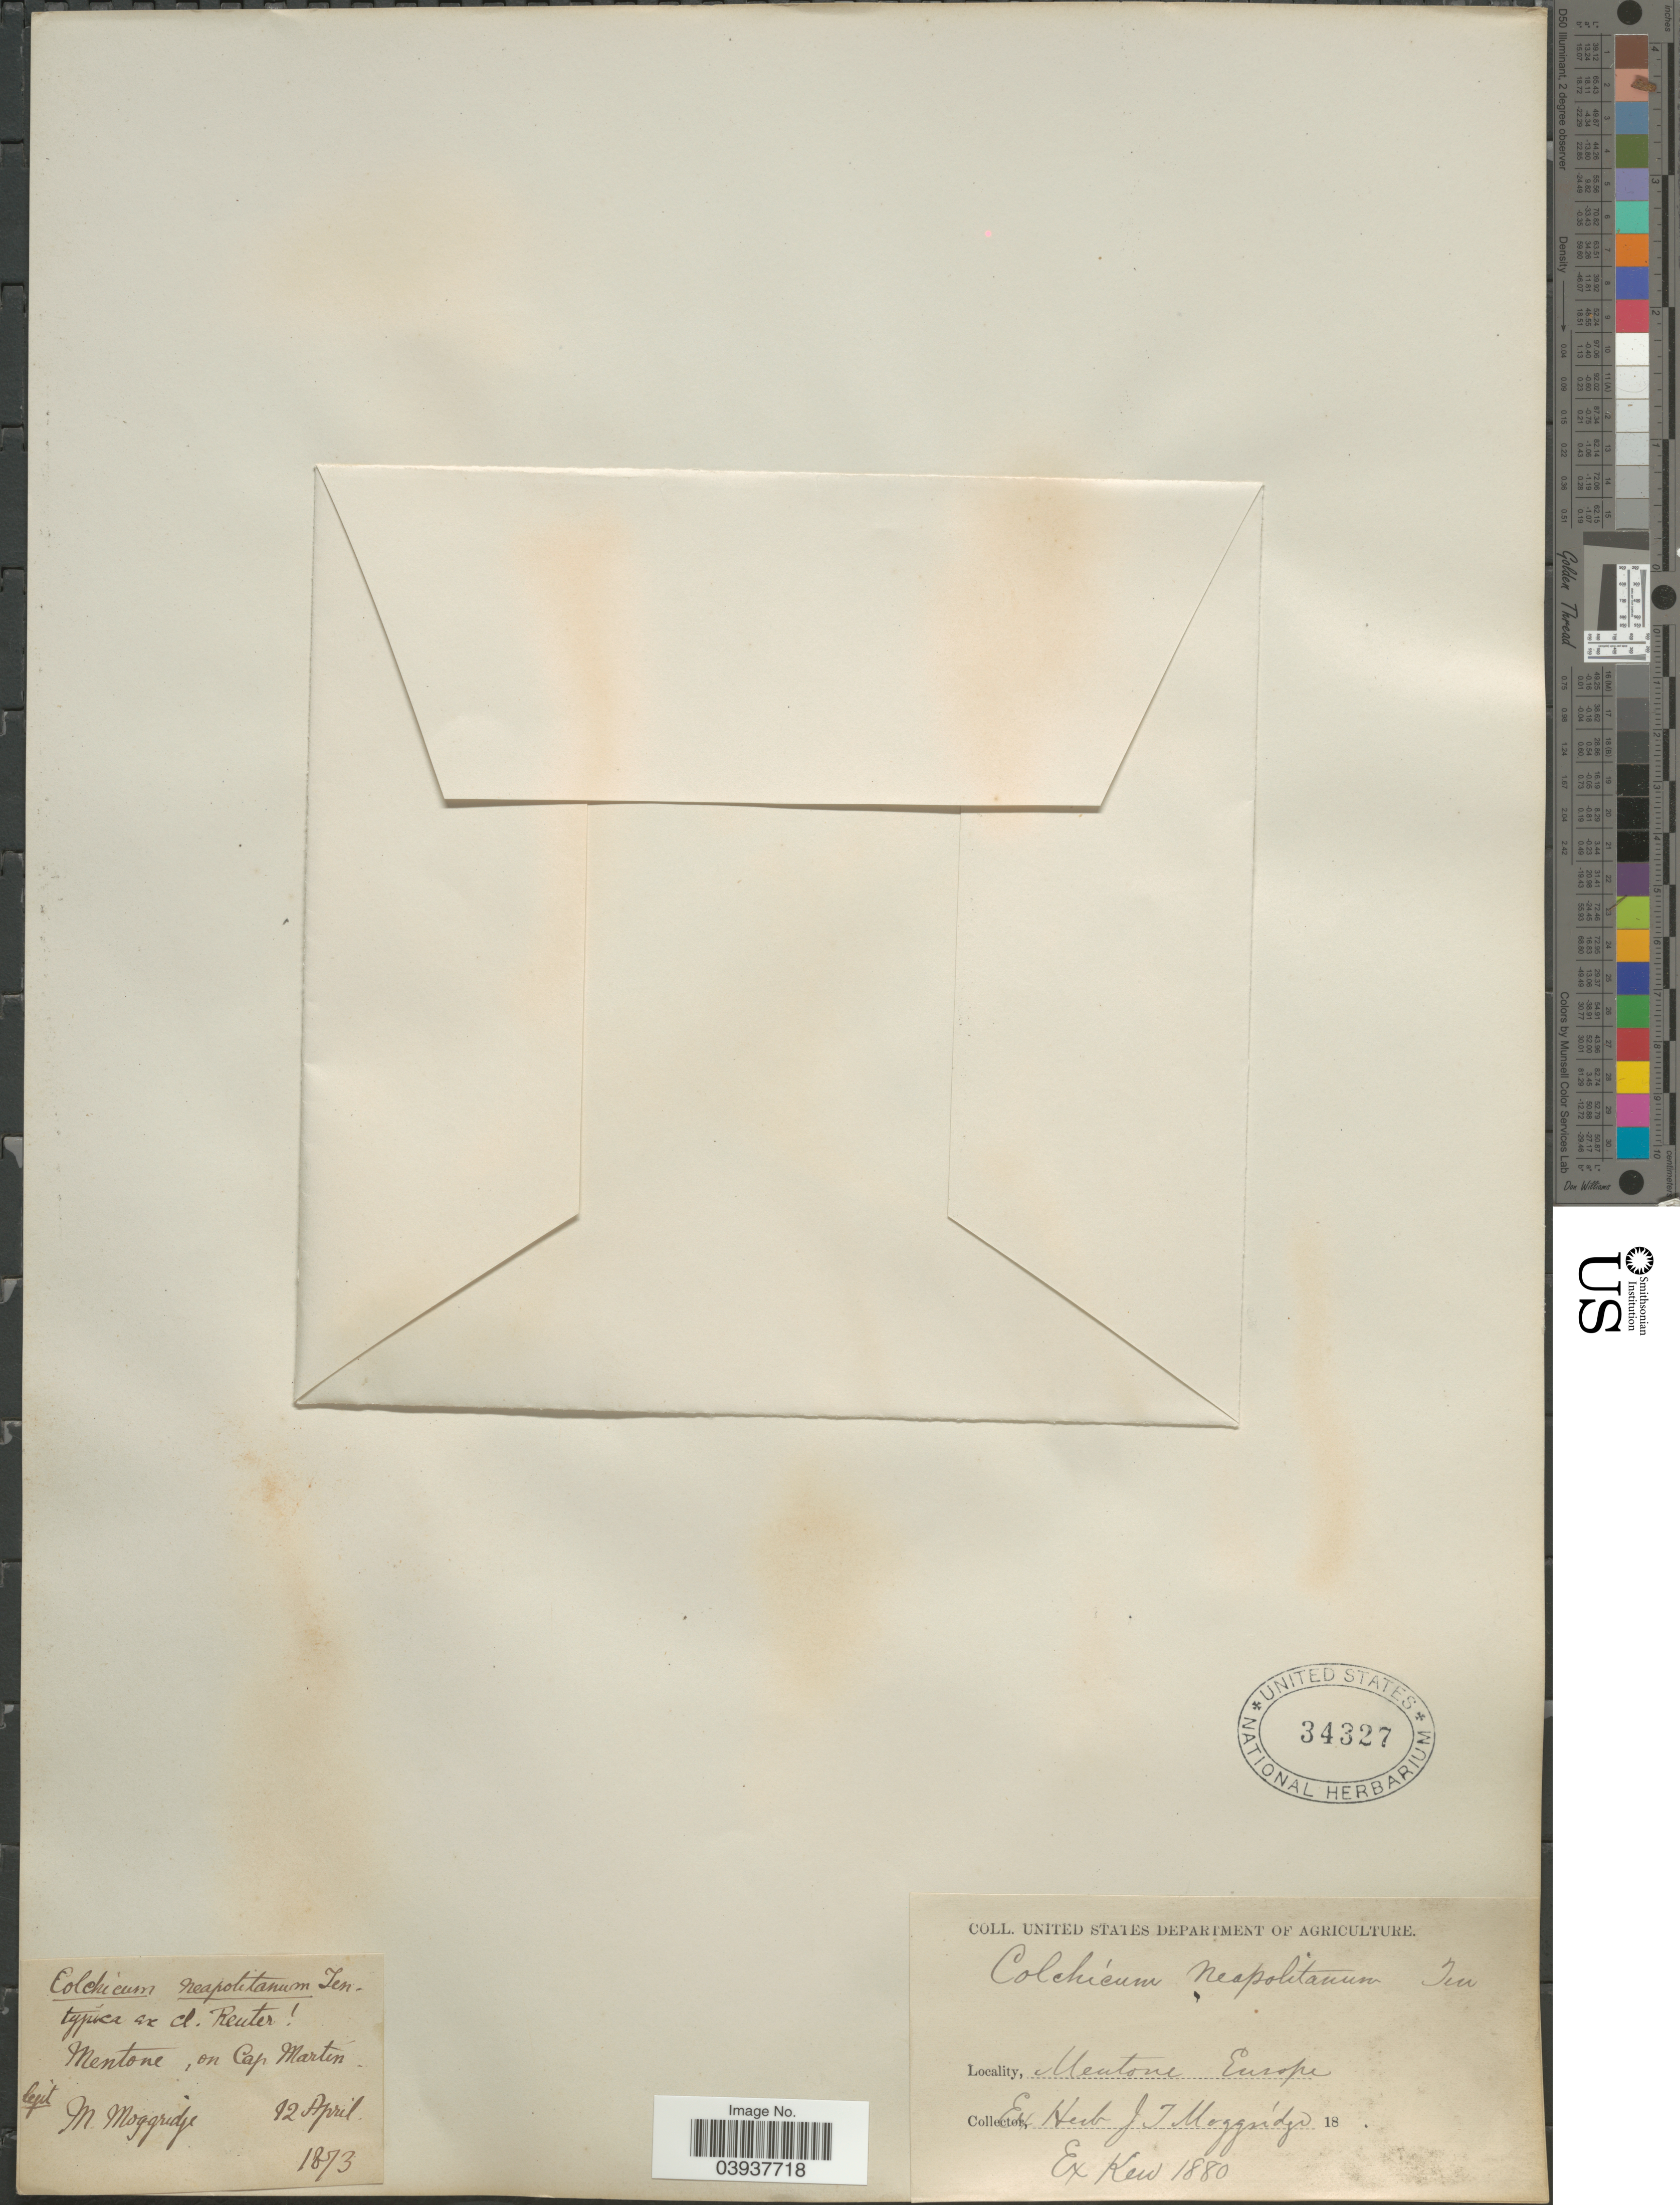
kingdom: Plantae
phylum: Tracheophyta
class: Liliopsida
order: Liliales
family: Colchicaceae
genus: Colchicum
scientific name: Colchicum neapolitanum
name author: Orph. ex Nyman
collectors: M. Moggridge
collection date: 1873-04-12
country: France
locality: Mentone, on Cap Martin. Europe.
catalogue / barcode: US 34327